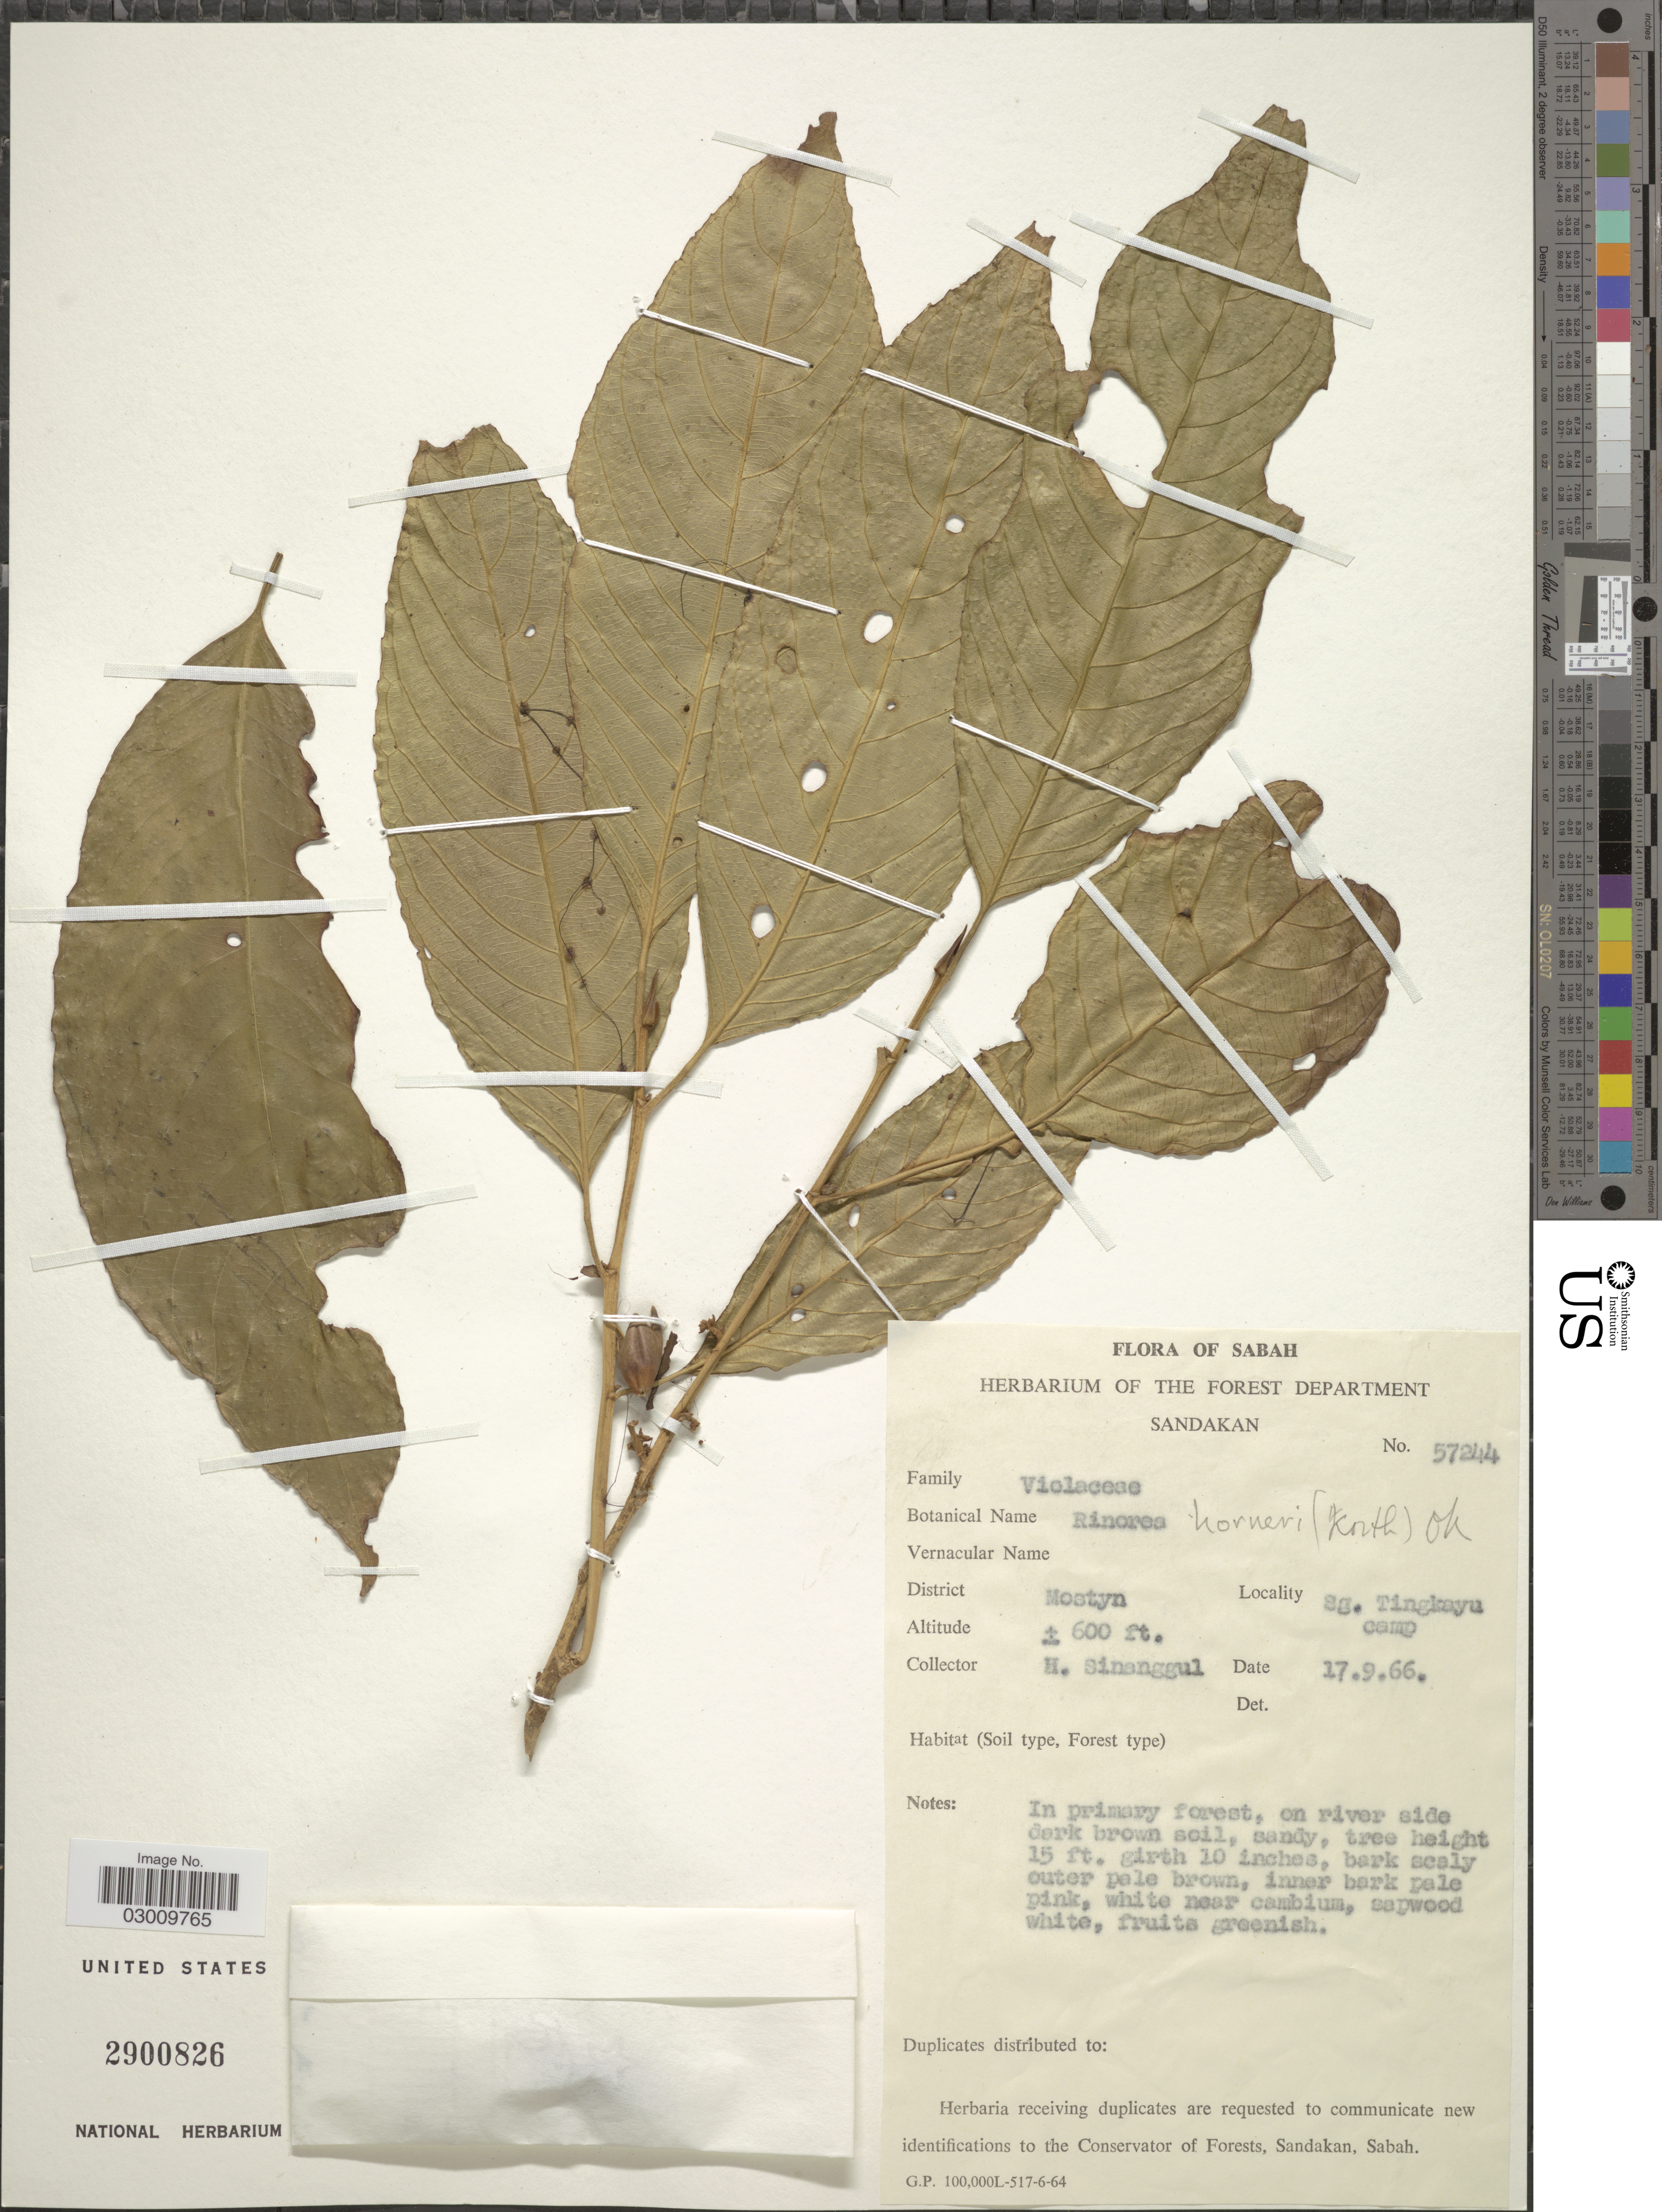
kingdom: Plantae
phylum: Tracheophyta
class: Magnoliopsida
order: Malpighiales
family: Violaceae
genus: Rinorea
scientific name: Rinorea horneri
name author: (Korth.) Kuntze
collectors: H. Sinanggul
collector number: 57244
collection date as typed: Transcribed d/m/y: 17/9/66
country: Malaysia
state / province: Sabah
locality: District Mostyn. Sg. Tingkayu camp.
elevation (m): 183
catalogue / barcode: US 2900826